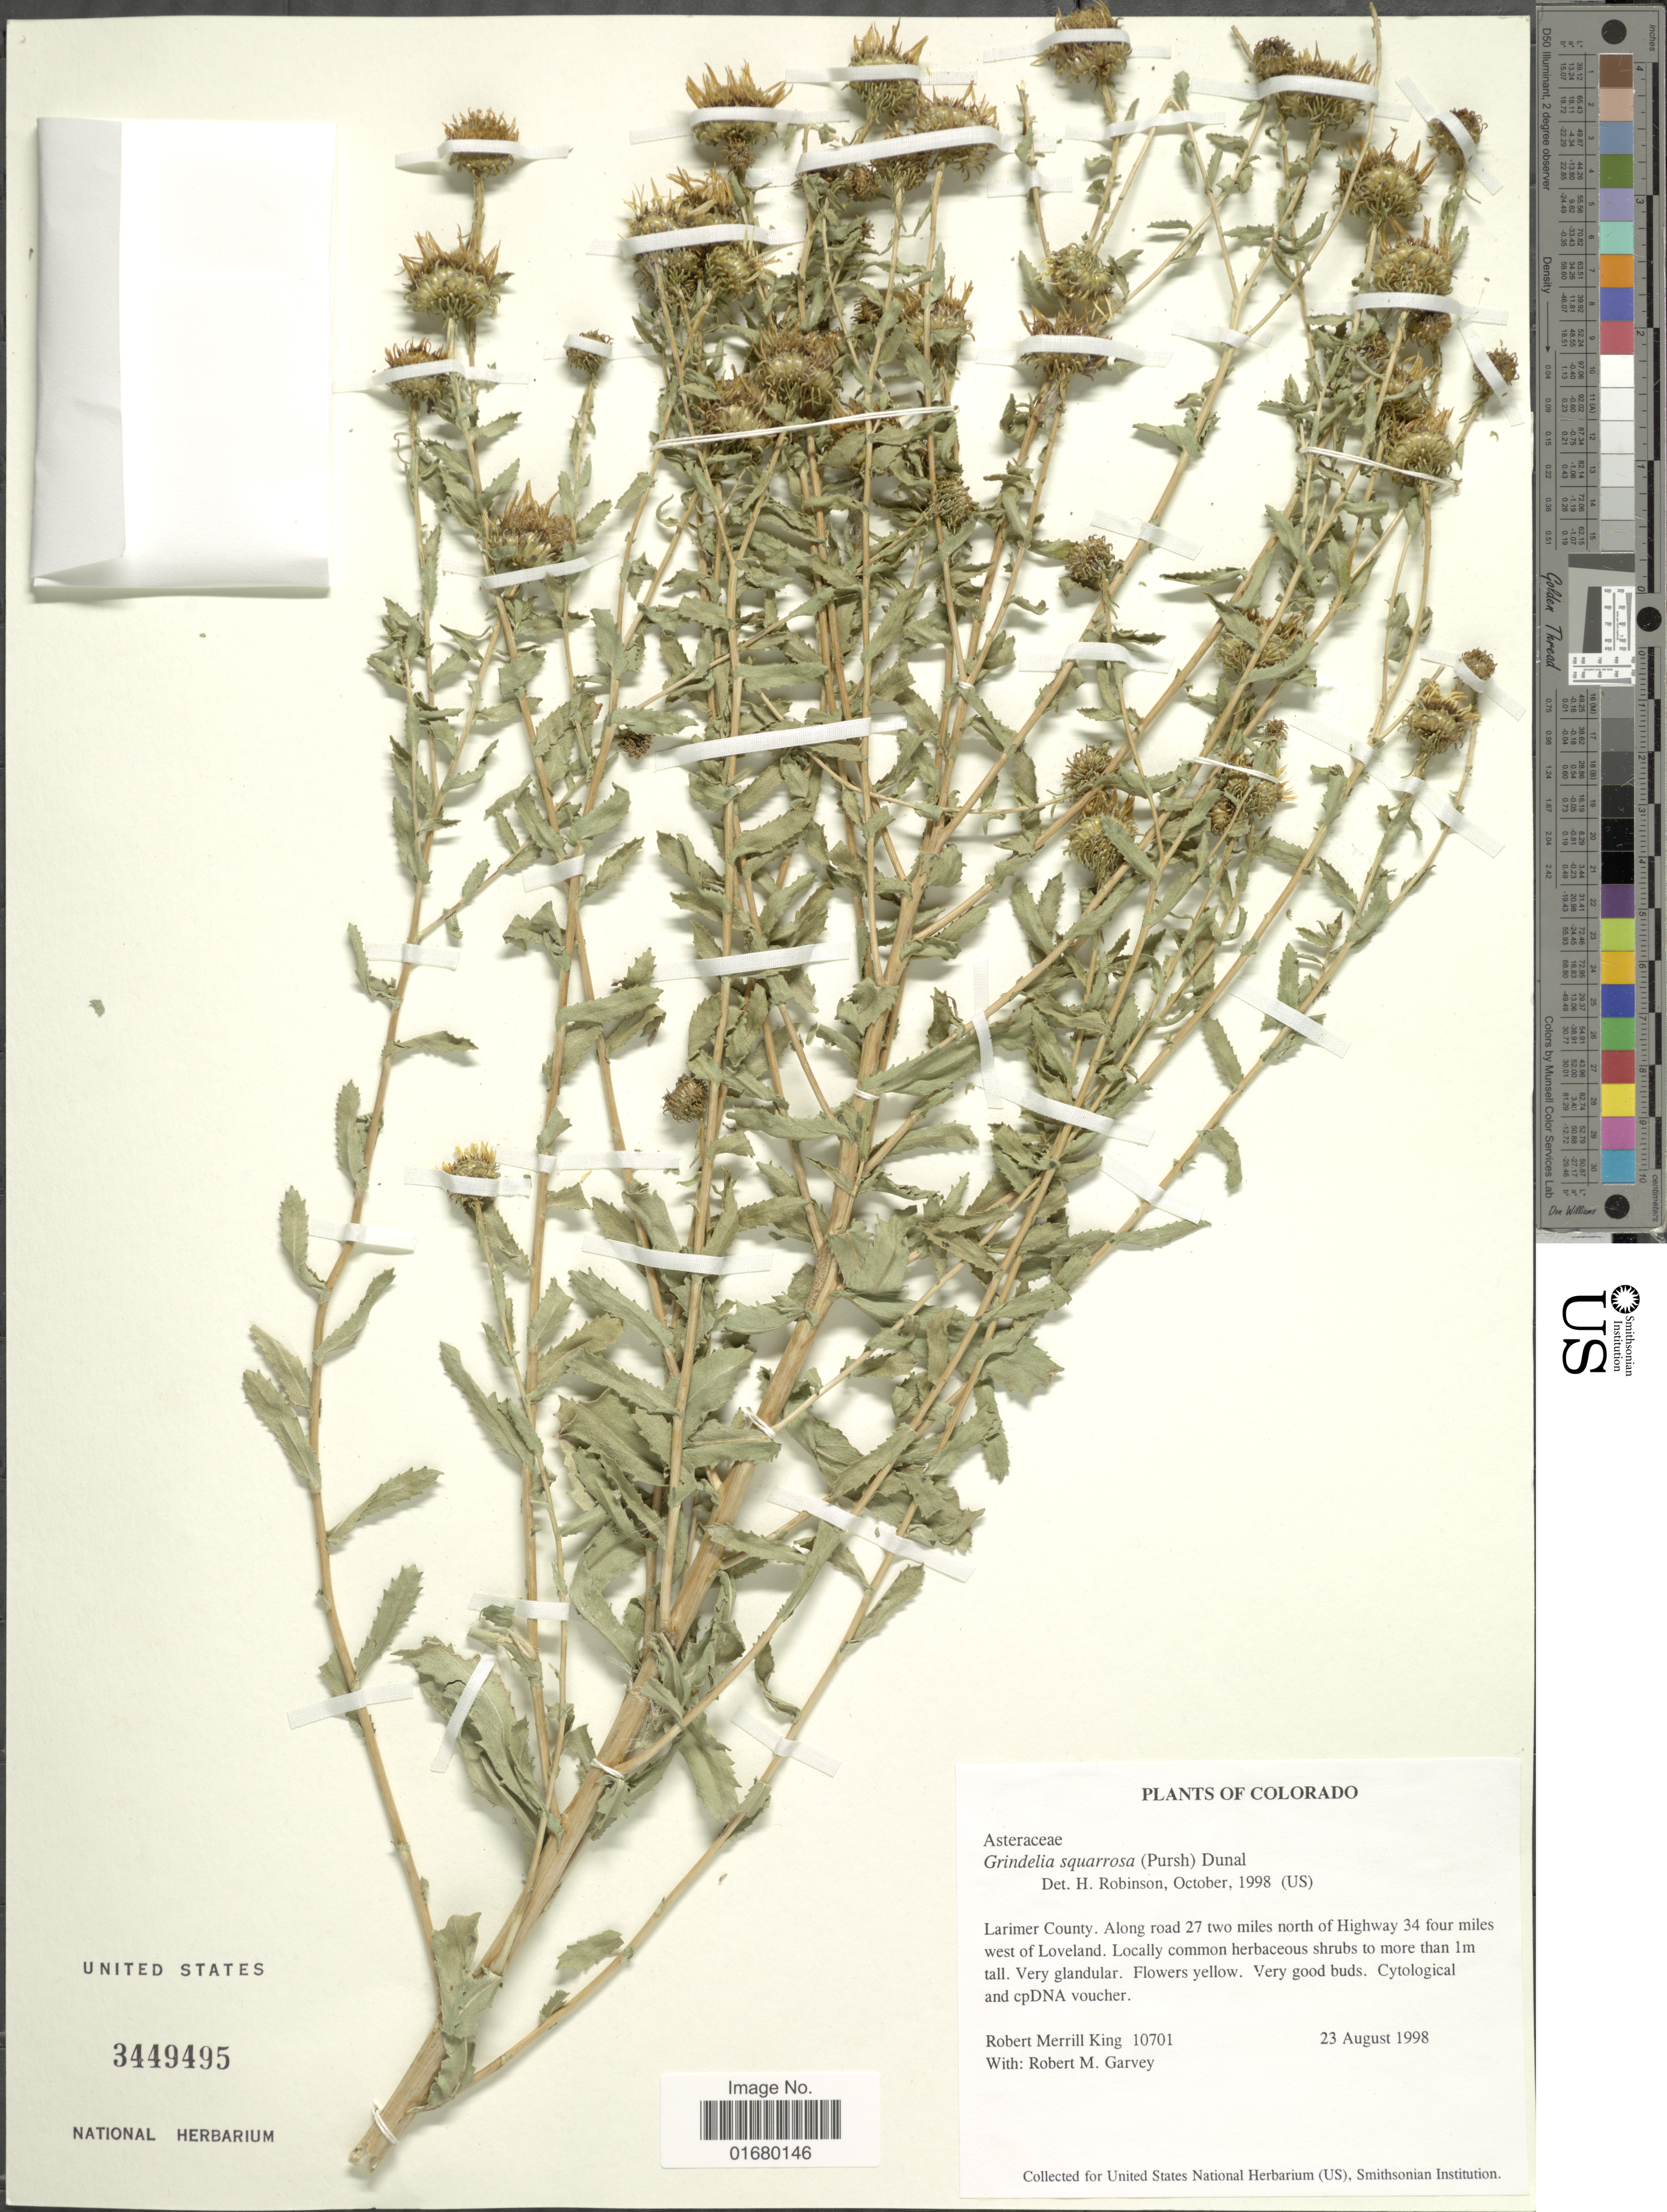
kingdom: Plantae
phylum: Tracheophyta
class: Magnoliopsida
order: Asterales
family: Asteraceae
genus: Grindelia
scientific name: Grindelia squarrosa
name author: (Pursh) Dunal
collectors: R. M. King & R. Garvey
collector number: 10710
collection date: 1998-08-23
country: United States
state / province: Colorado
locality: Larimer County: Along road 27 two miles north of Highway 34 four miles west of Loveland.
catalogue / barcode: US 3449495